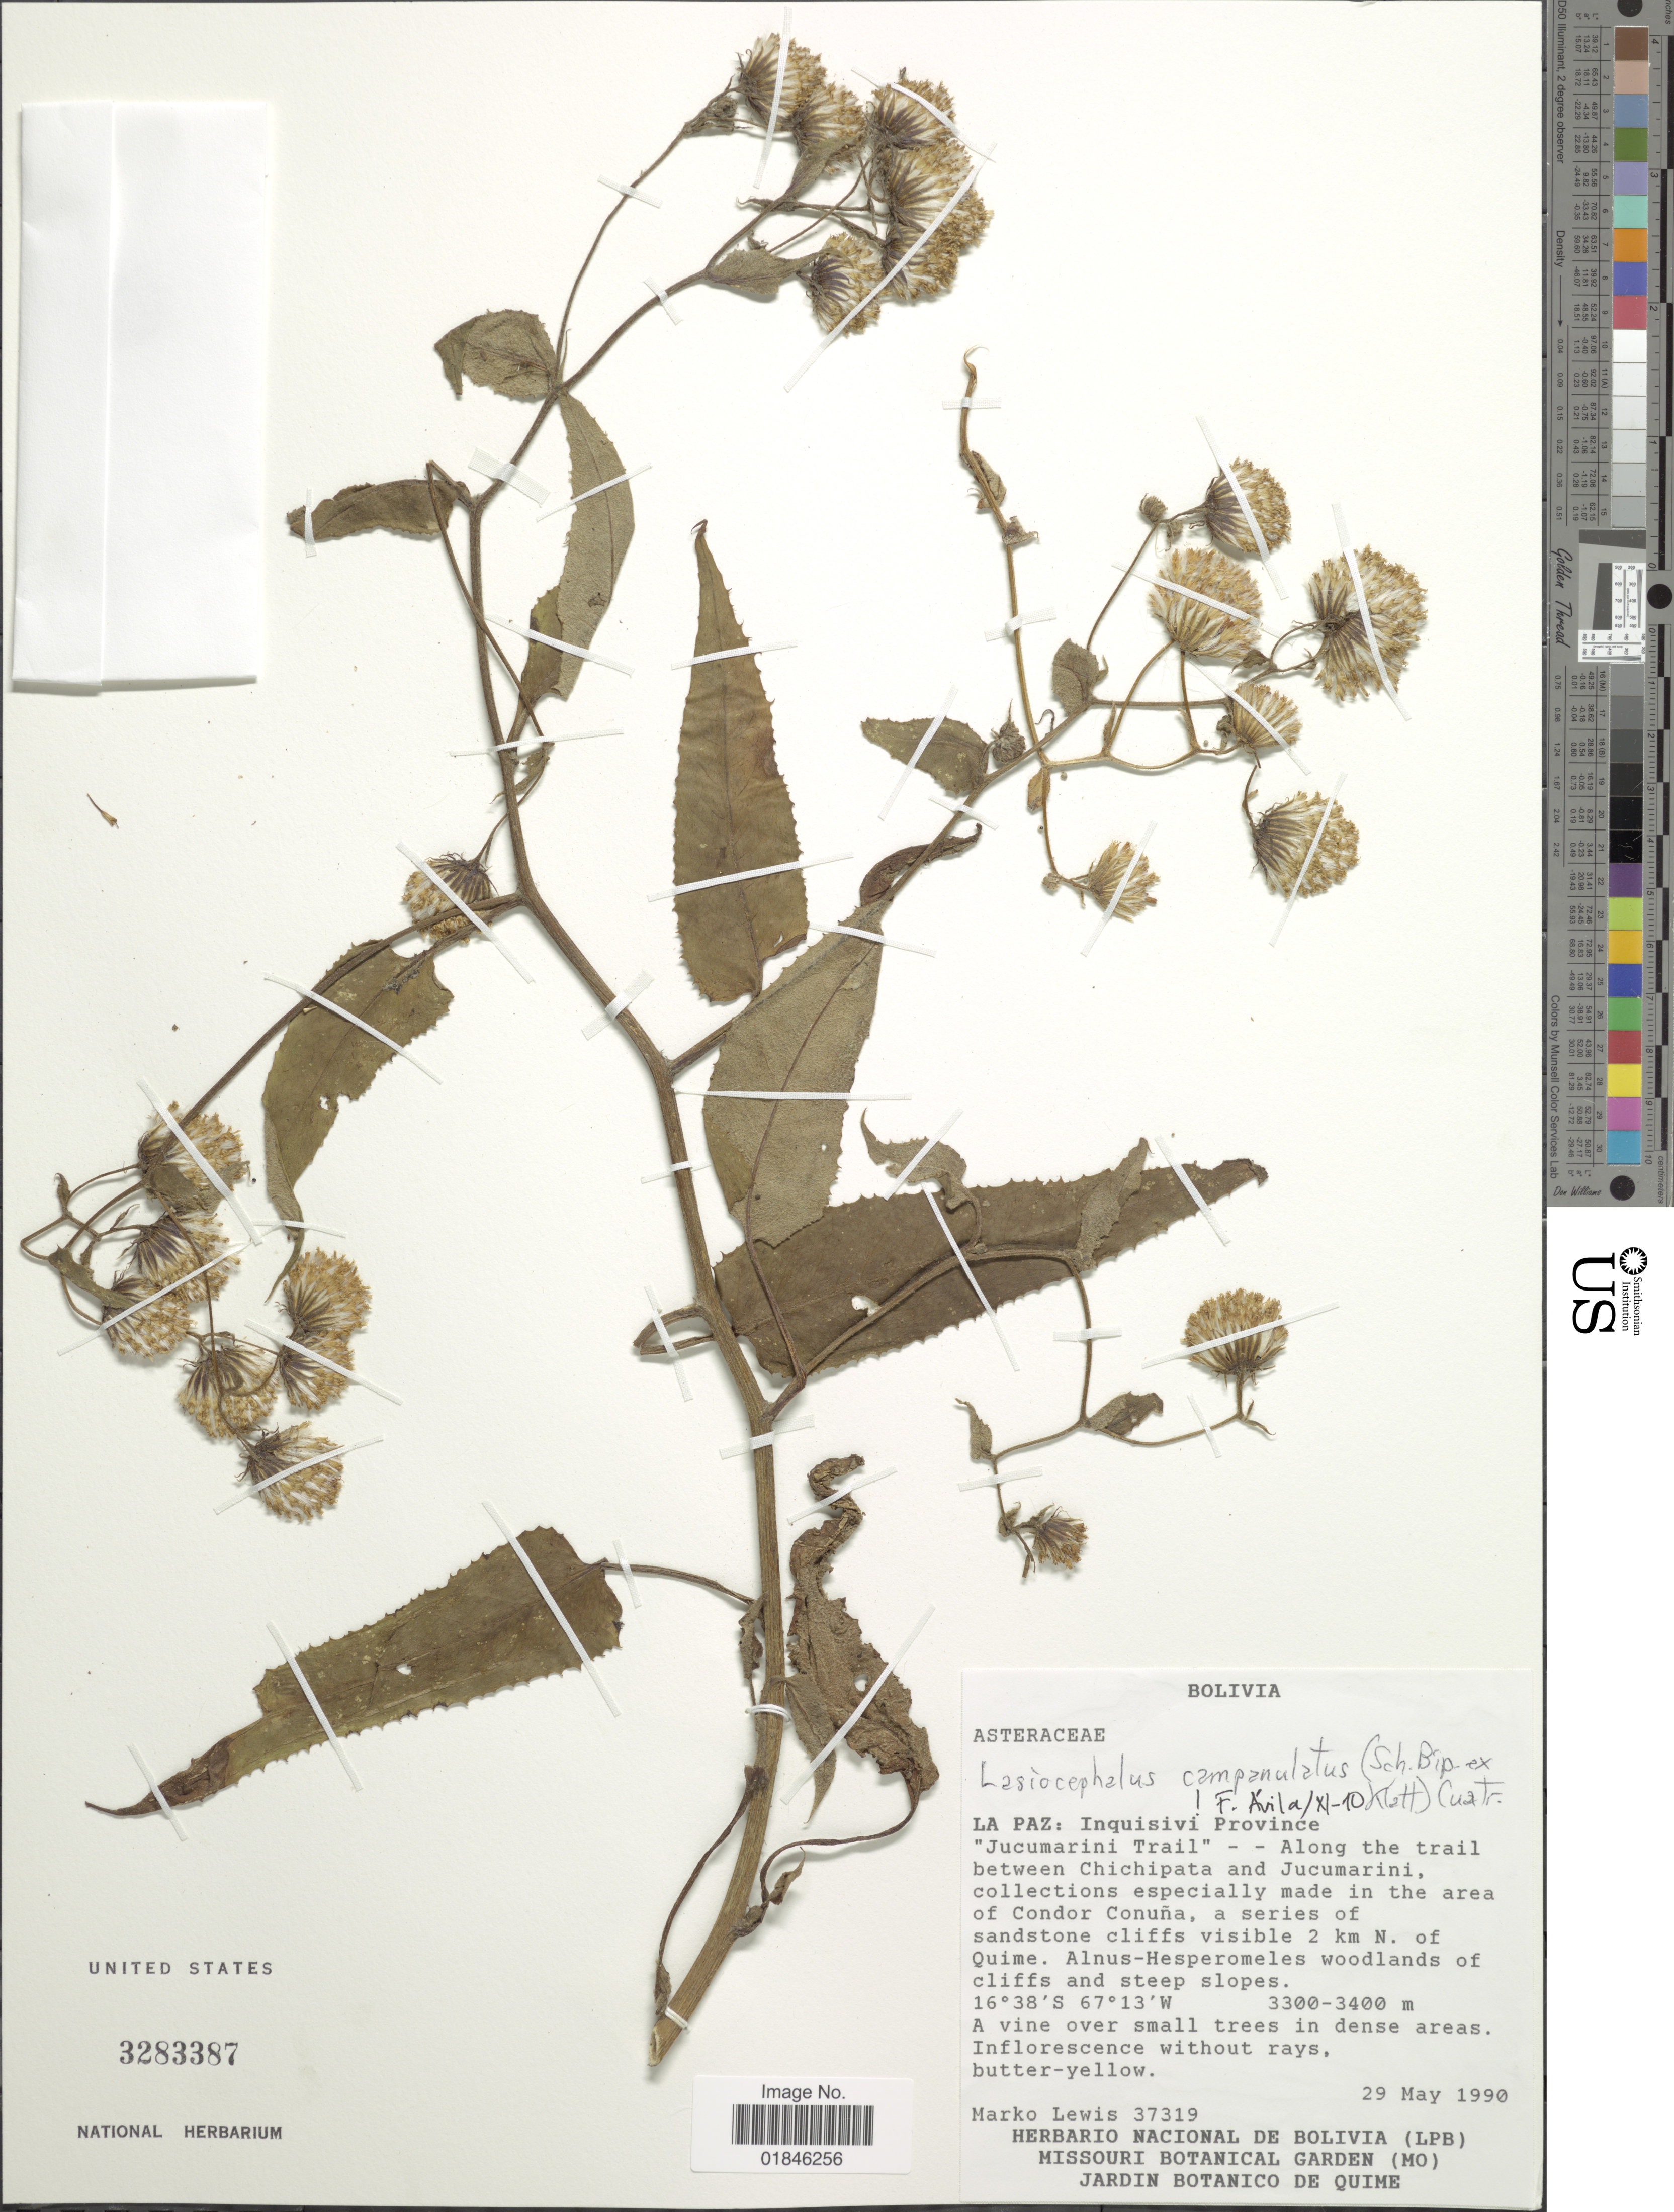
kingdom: Plantae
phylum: Tracheophyta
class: Magnoliopsida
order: Asterales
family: Asteraceae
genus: Senecio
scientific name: Senecio betonicifolius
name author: DC.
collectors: M. A. Lewis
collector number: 37319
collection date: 1990-05-29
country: Bolivia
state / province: La Paz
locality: La Paz: Inquisivi Province. "Jucumarini Trail" - - Along he trail between Chichipata and Jucumarini, collections especially made in the area of Condor Conuña, a series of sandstone cliffs visible 2 km N. of Quime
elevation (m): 3300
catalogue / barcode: US 3283387